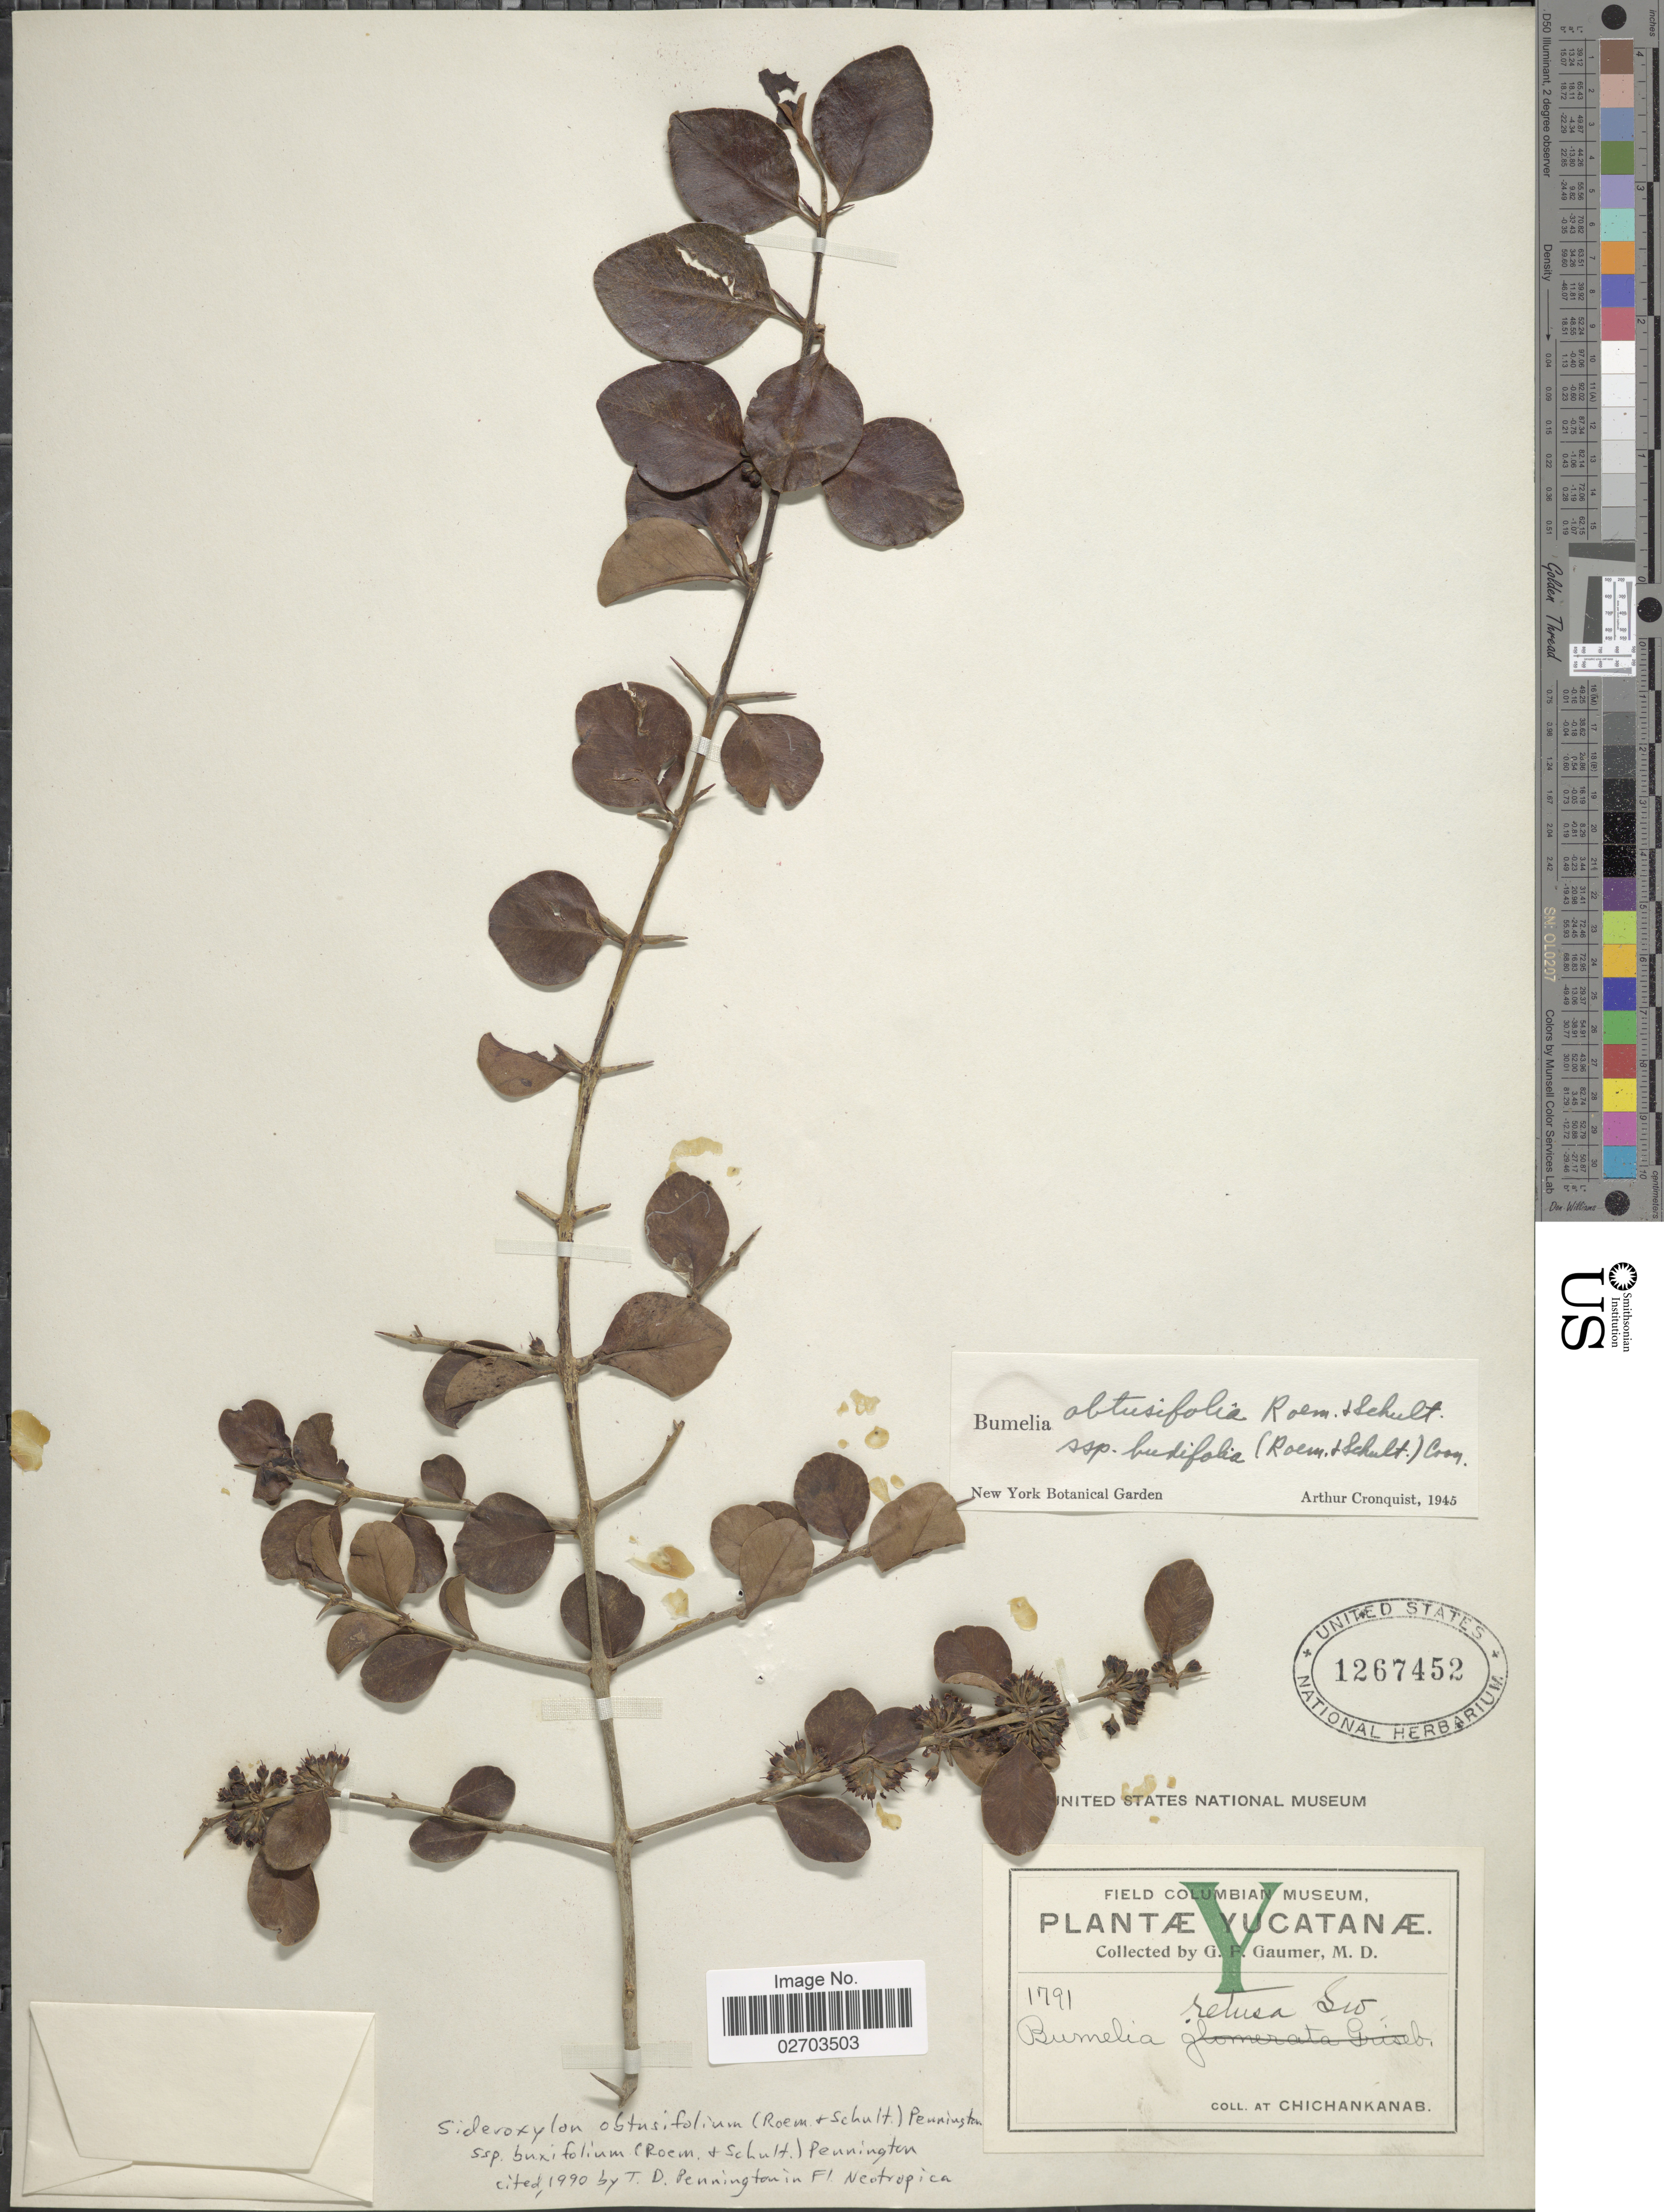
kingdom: Plantae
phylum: Tracheophyta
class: Magnoliopsida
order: Ericales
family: Sapotaceae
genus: Sideroxylon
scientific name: Sideroxylon obtusifolium subsp. buxifolium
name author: (Roem. & Schult.) T.D. Penn.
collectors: G. F. Gaumer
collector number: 1791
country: Mexico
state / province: Yucatán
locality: At Chichankanab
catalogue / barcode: US 1267452